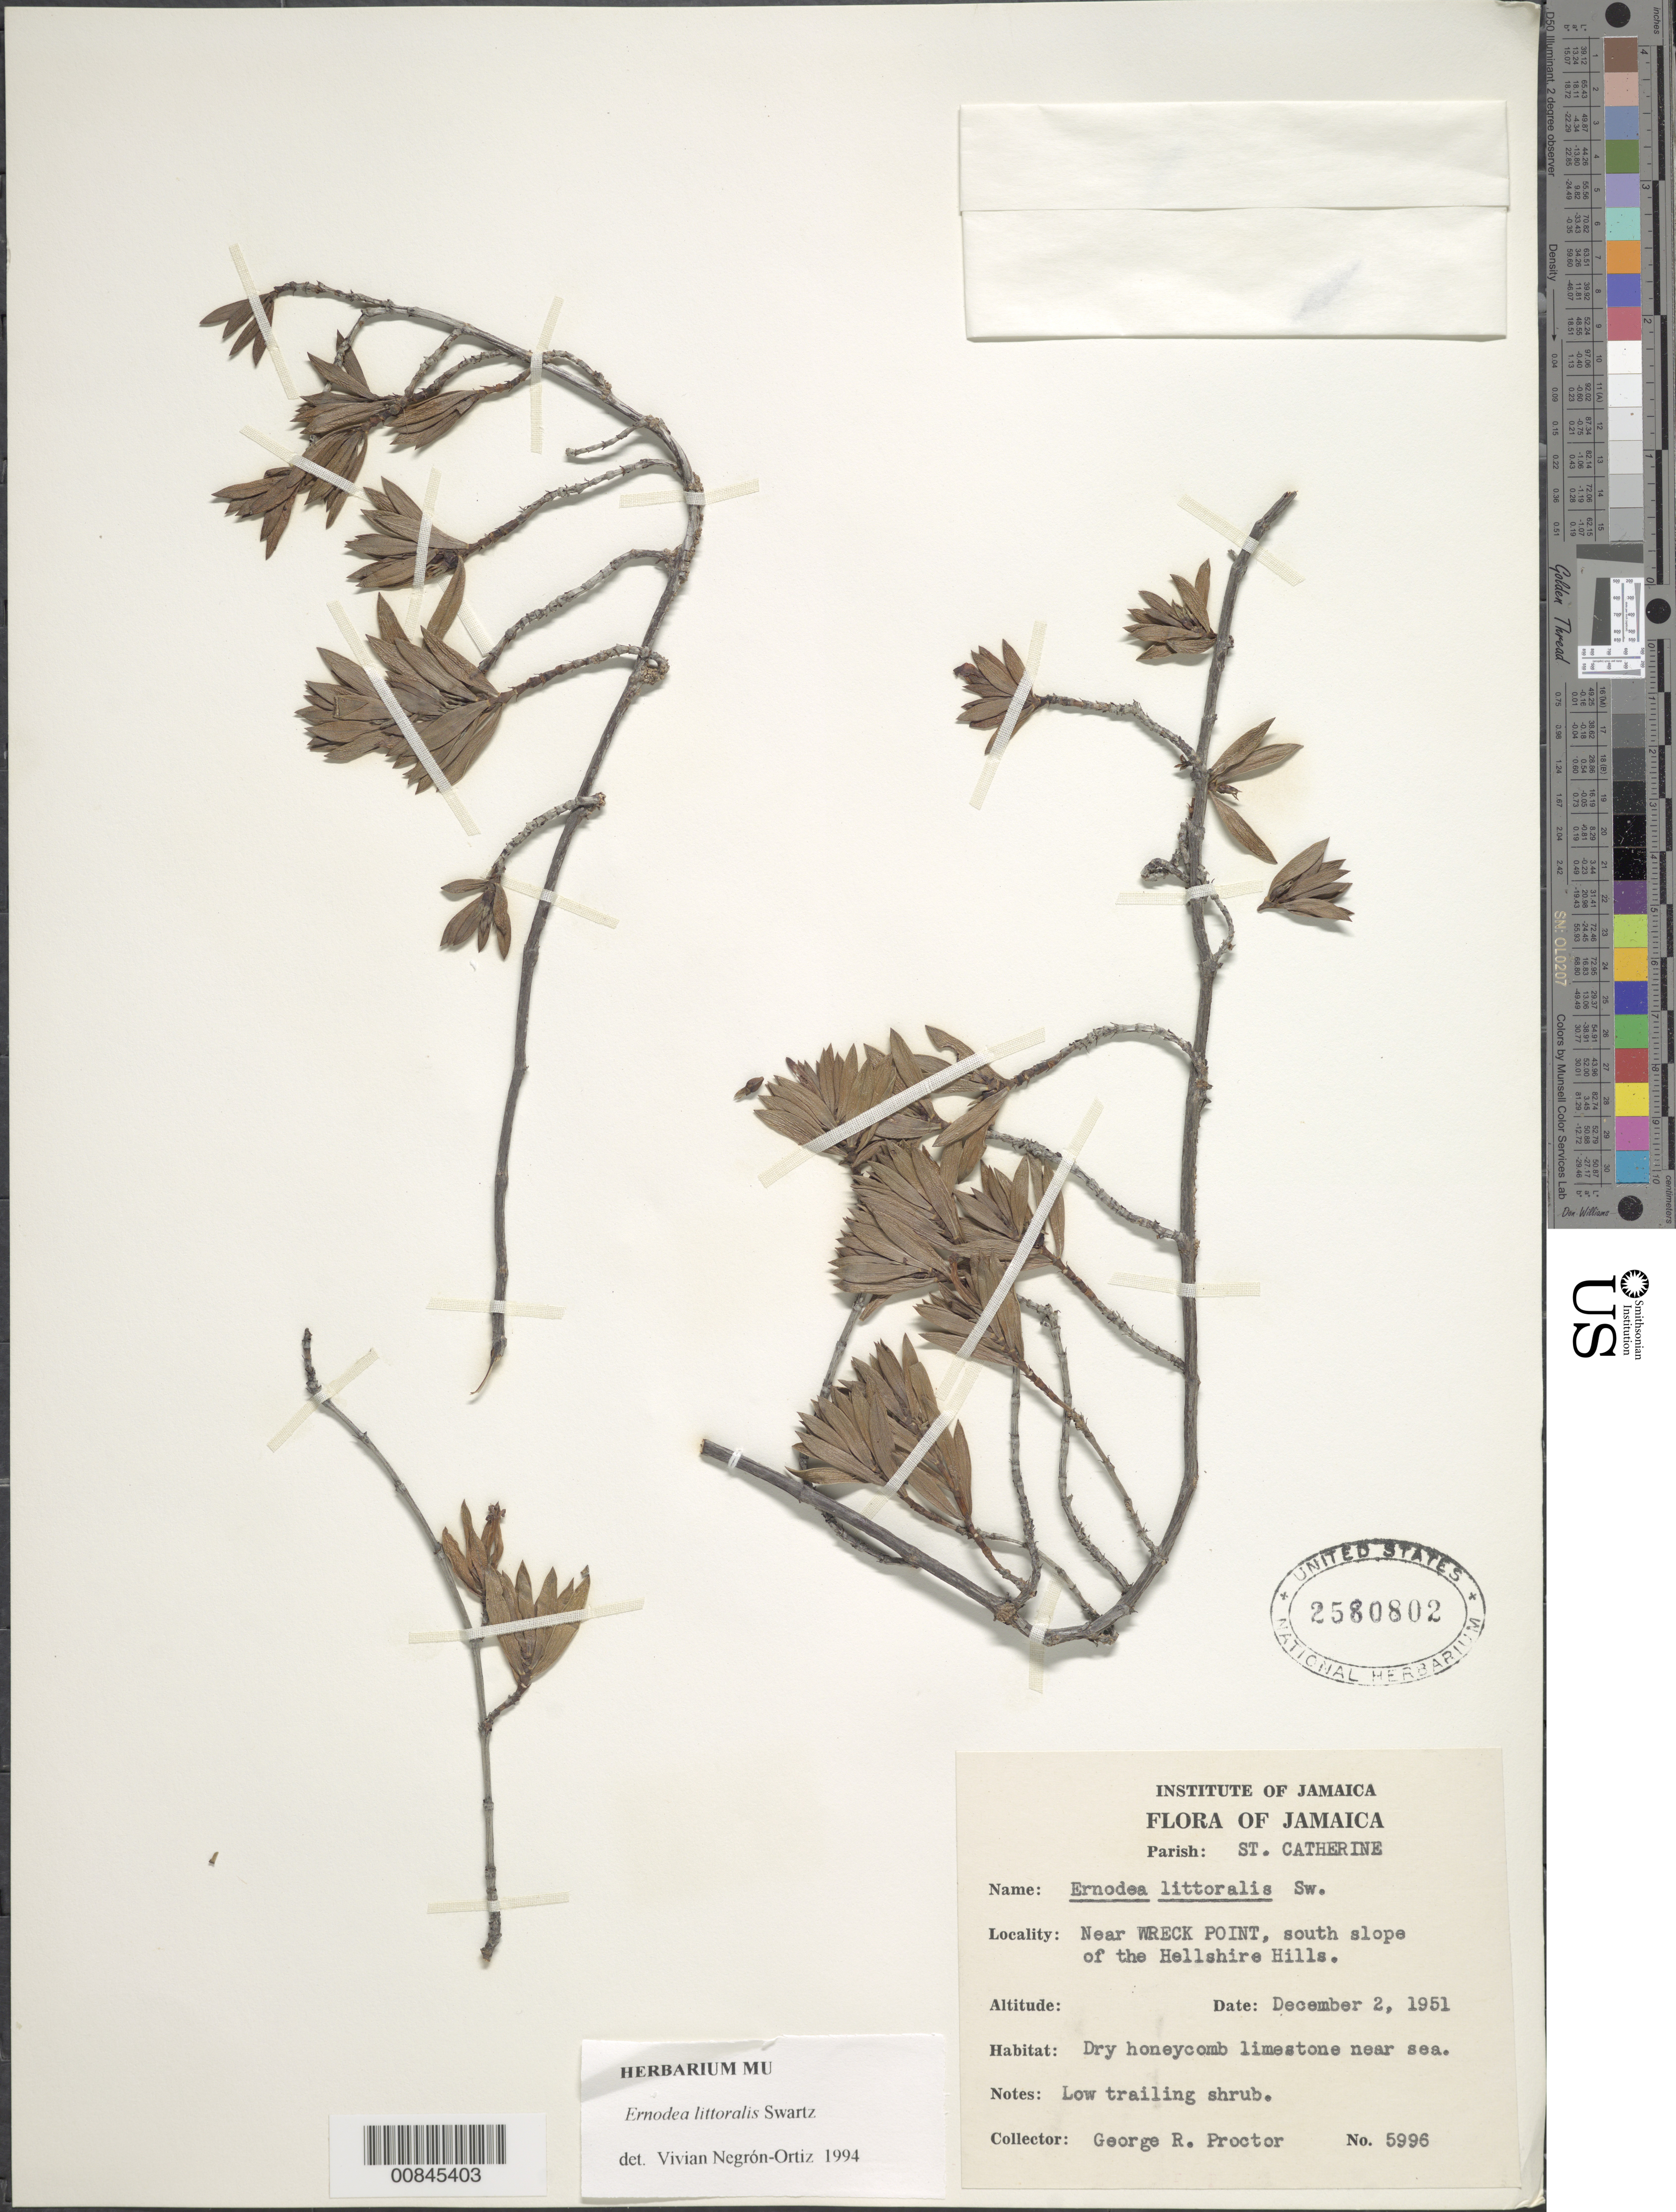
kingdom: Plantae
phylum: Tracheophyta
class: Magnoliopsida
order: Gentianales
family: Rubiaceae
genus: Ernodea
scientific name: Ernodea littoralis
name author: Sw.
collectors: G. R. Proctor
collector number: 5996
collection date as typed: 02 Dec 1951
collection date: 1951-12-02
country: Jamaica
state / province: Saint Catherine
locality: Near Wreck Point, south slopes of Hellshire Hills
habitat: Dry honeycomb limestone near sea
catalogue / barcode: US 2580802